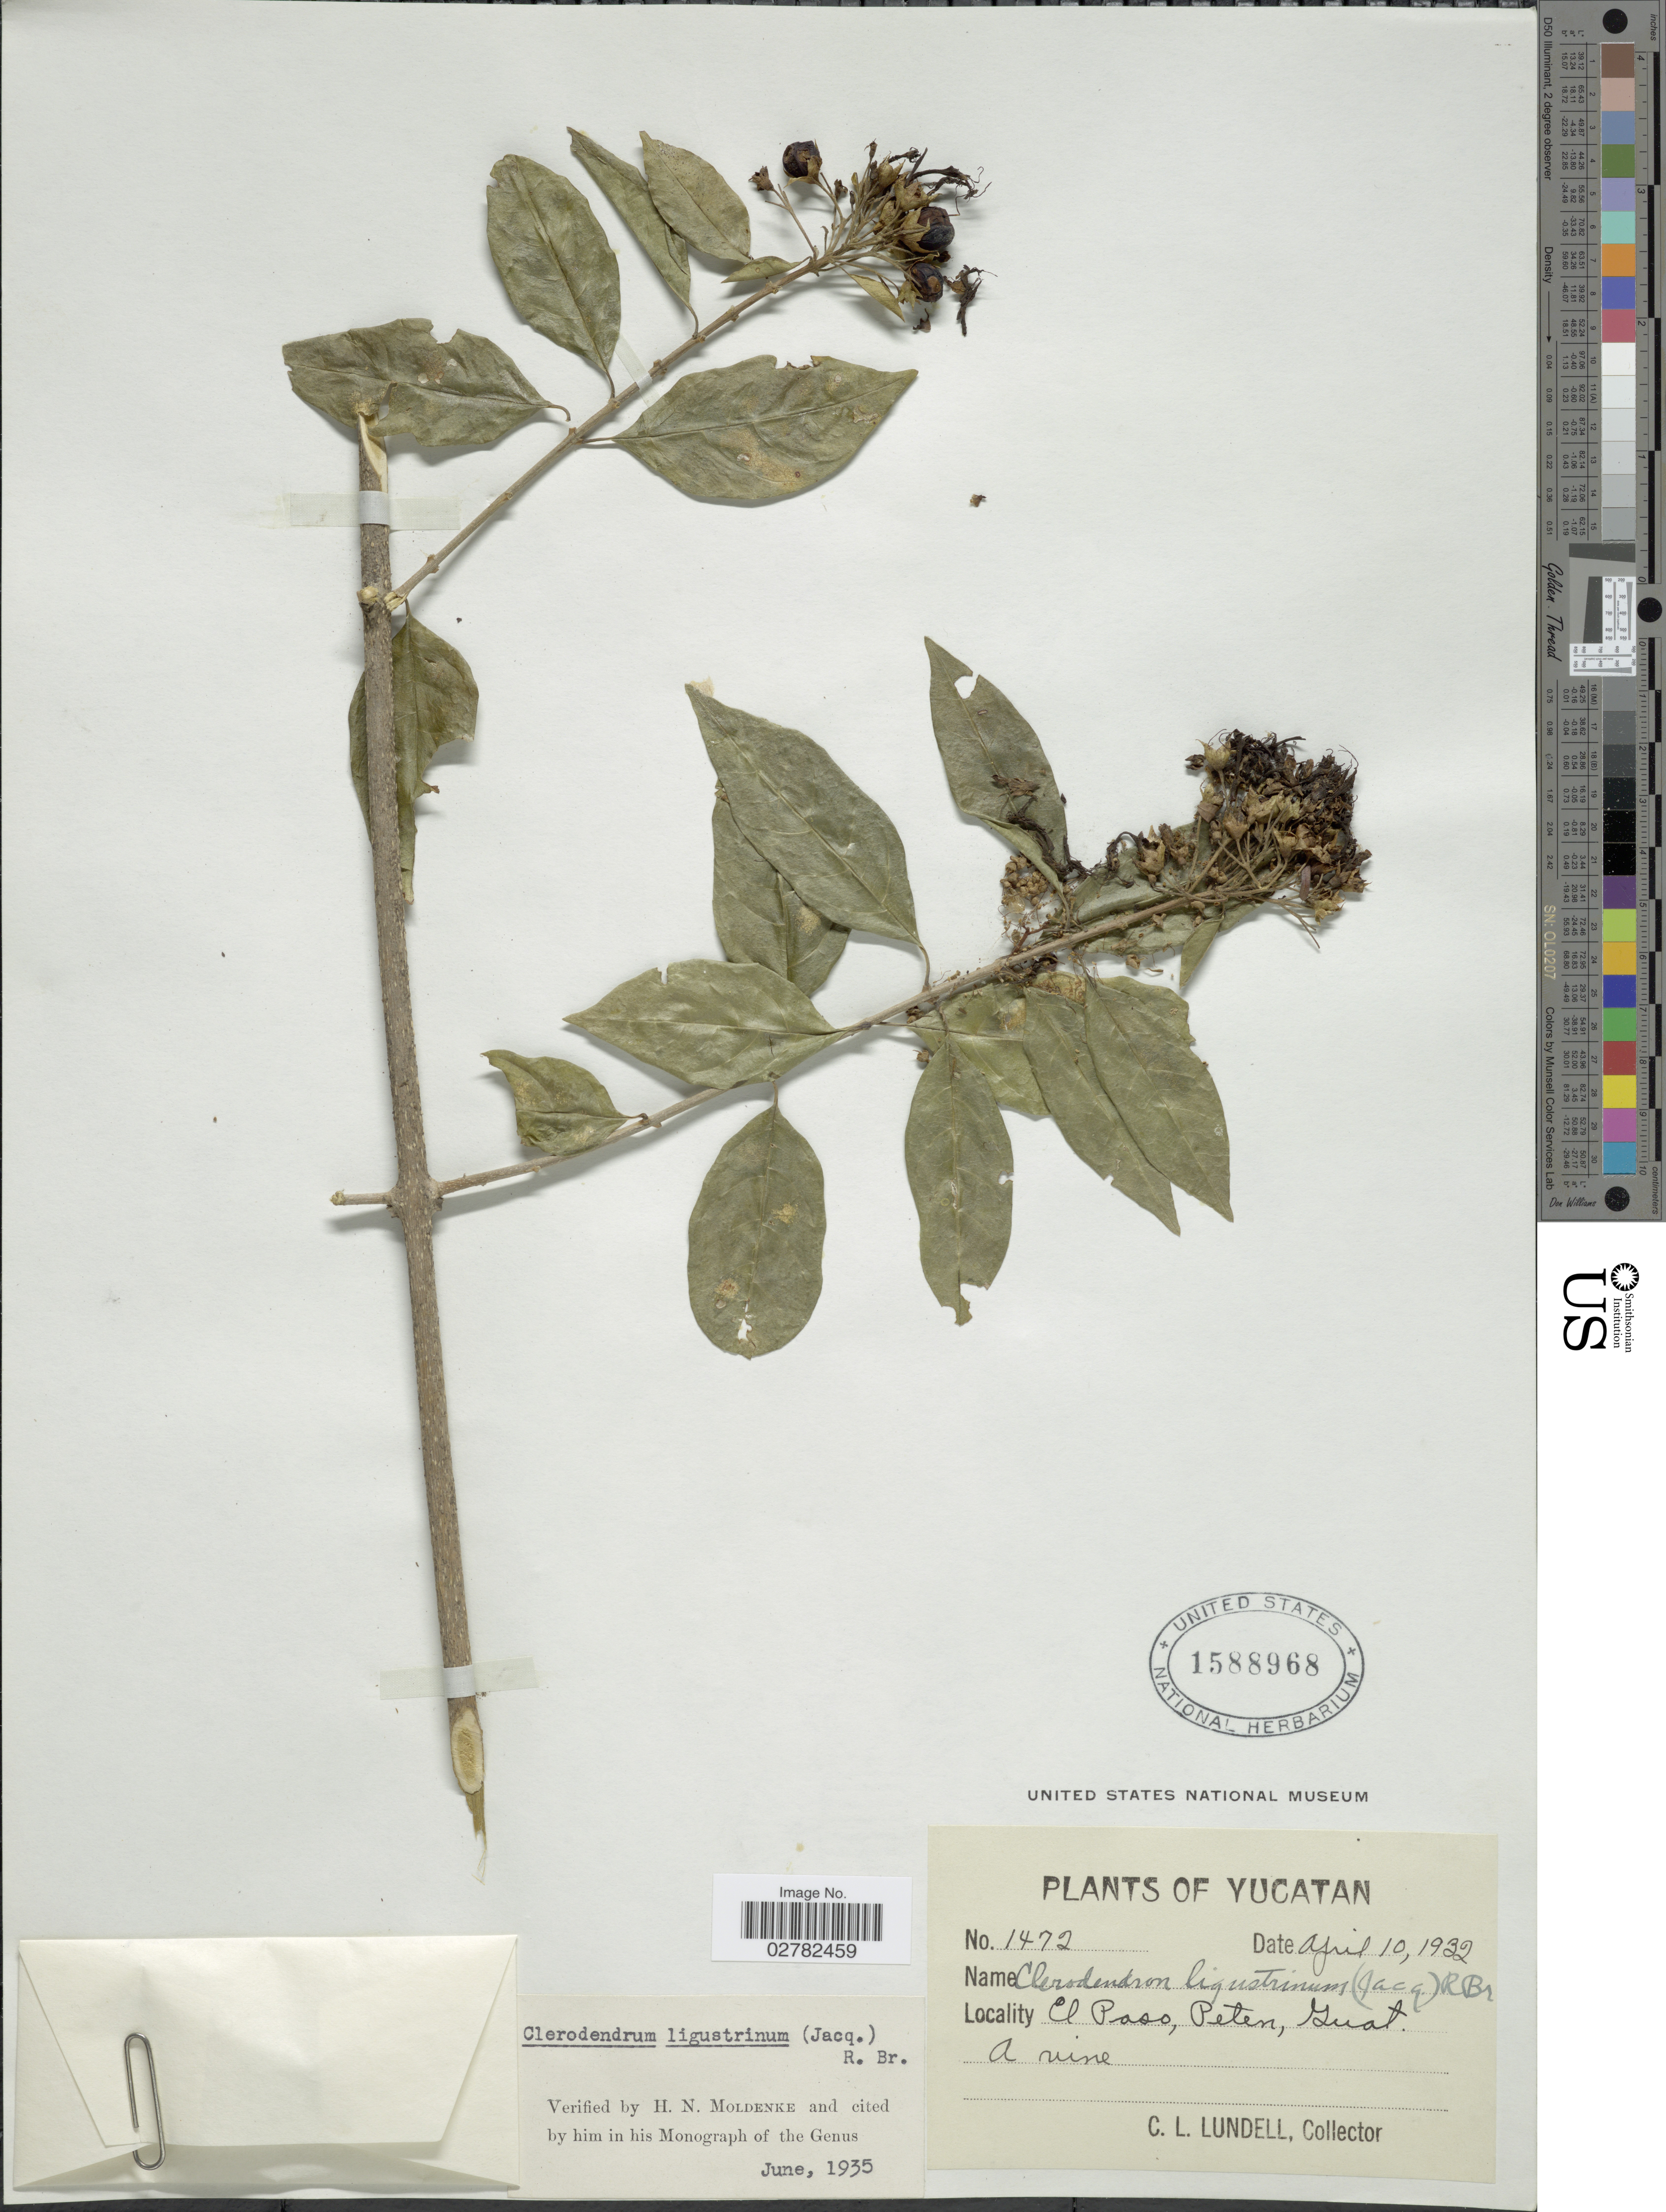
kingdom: Plantae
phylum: Tracheophyta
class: Magnoliopsida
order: Lamiales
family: Lamiaceae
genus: Clerodendrum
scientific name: Clerodendrum ligustrinum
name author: (Jacq.) R. Br.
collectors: C. L. Lundell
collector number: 1472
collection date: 1932-04-10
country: Guatemala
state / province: El Petén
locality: El Paso, Peten, Guat.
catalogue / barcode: US 1588968